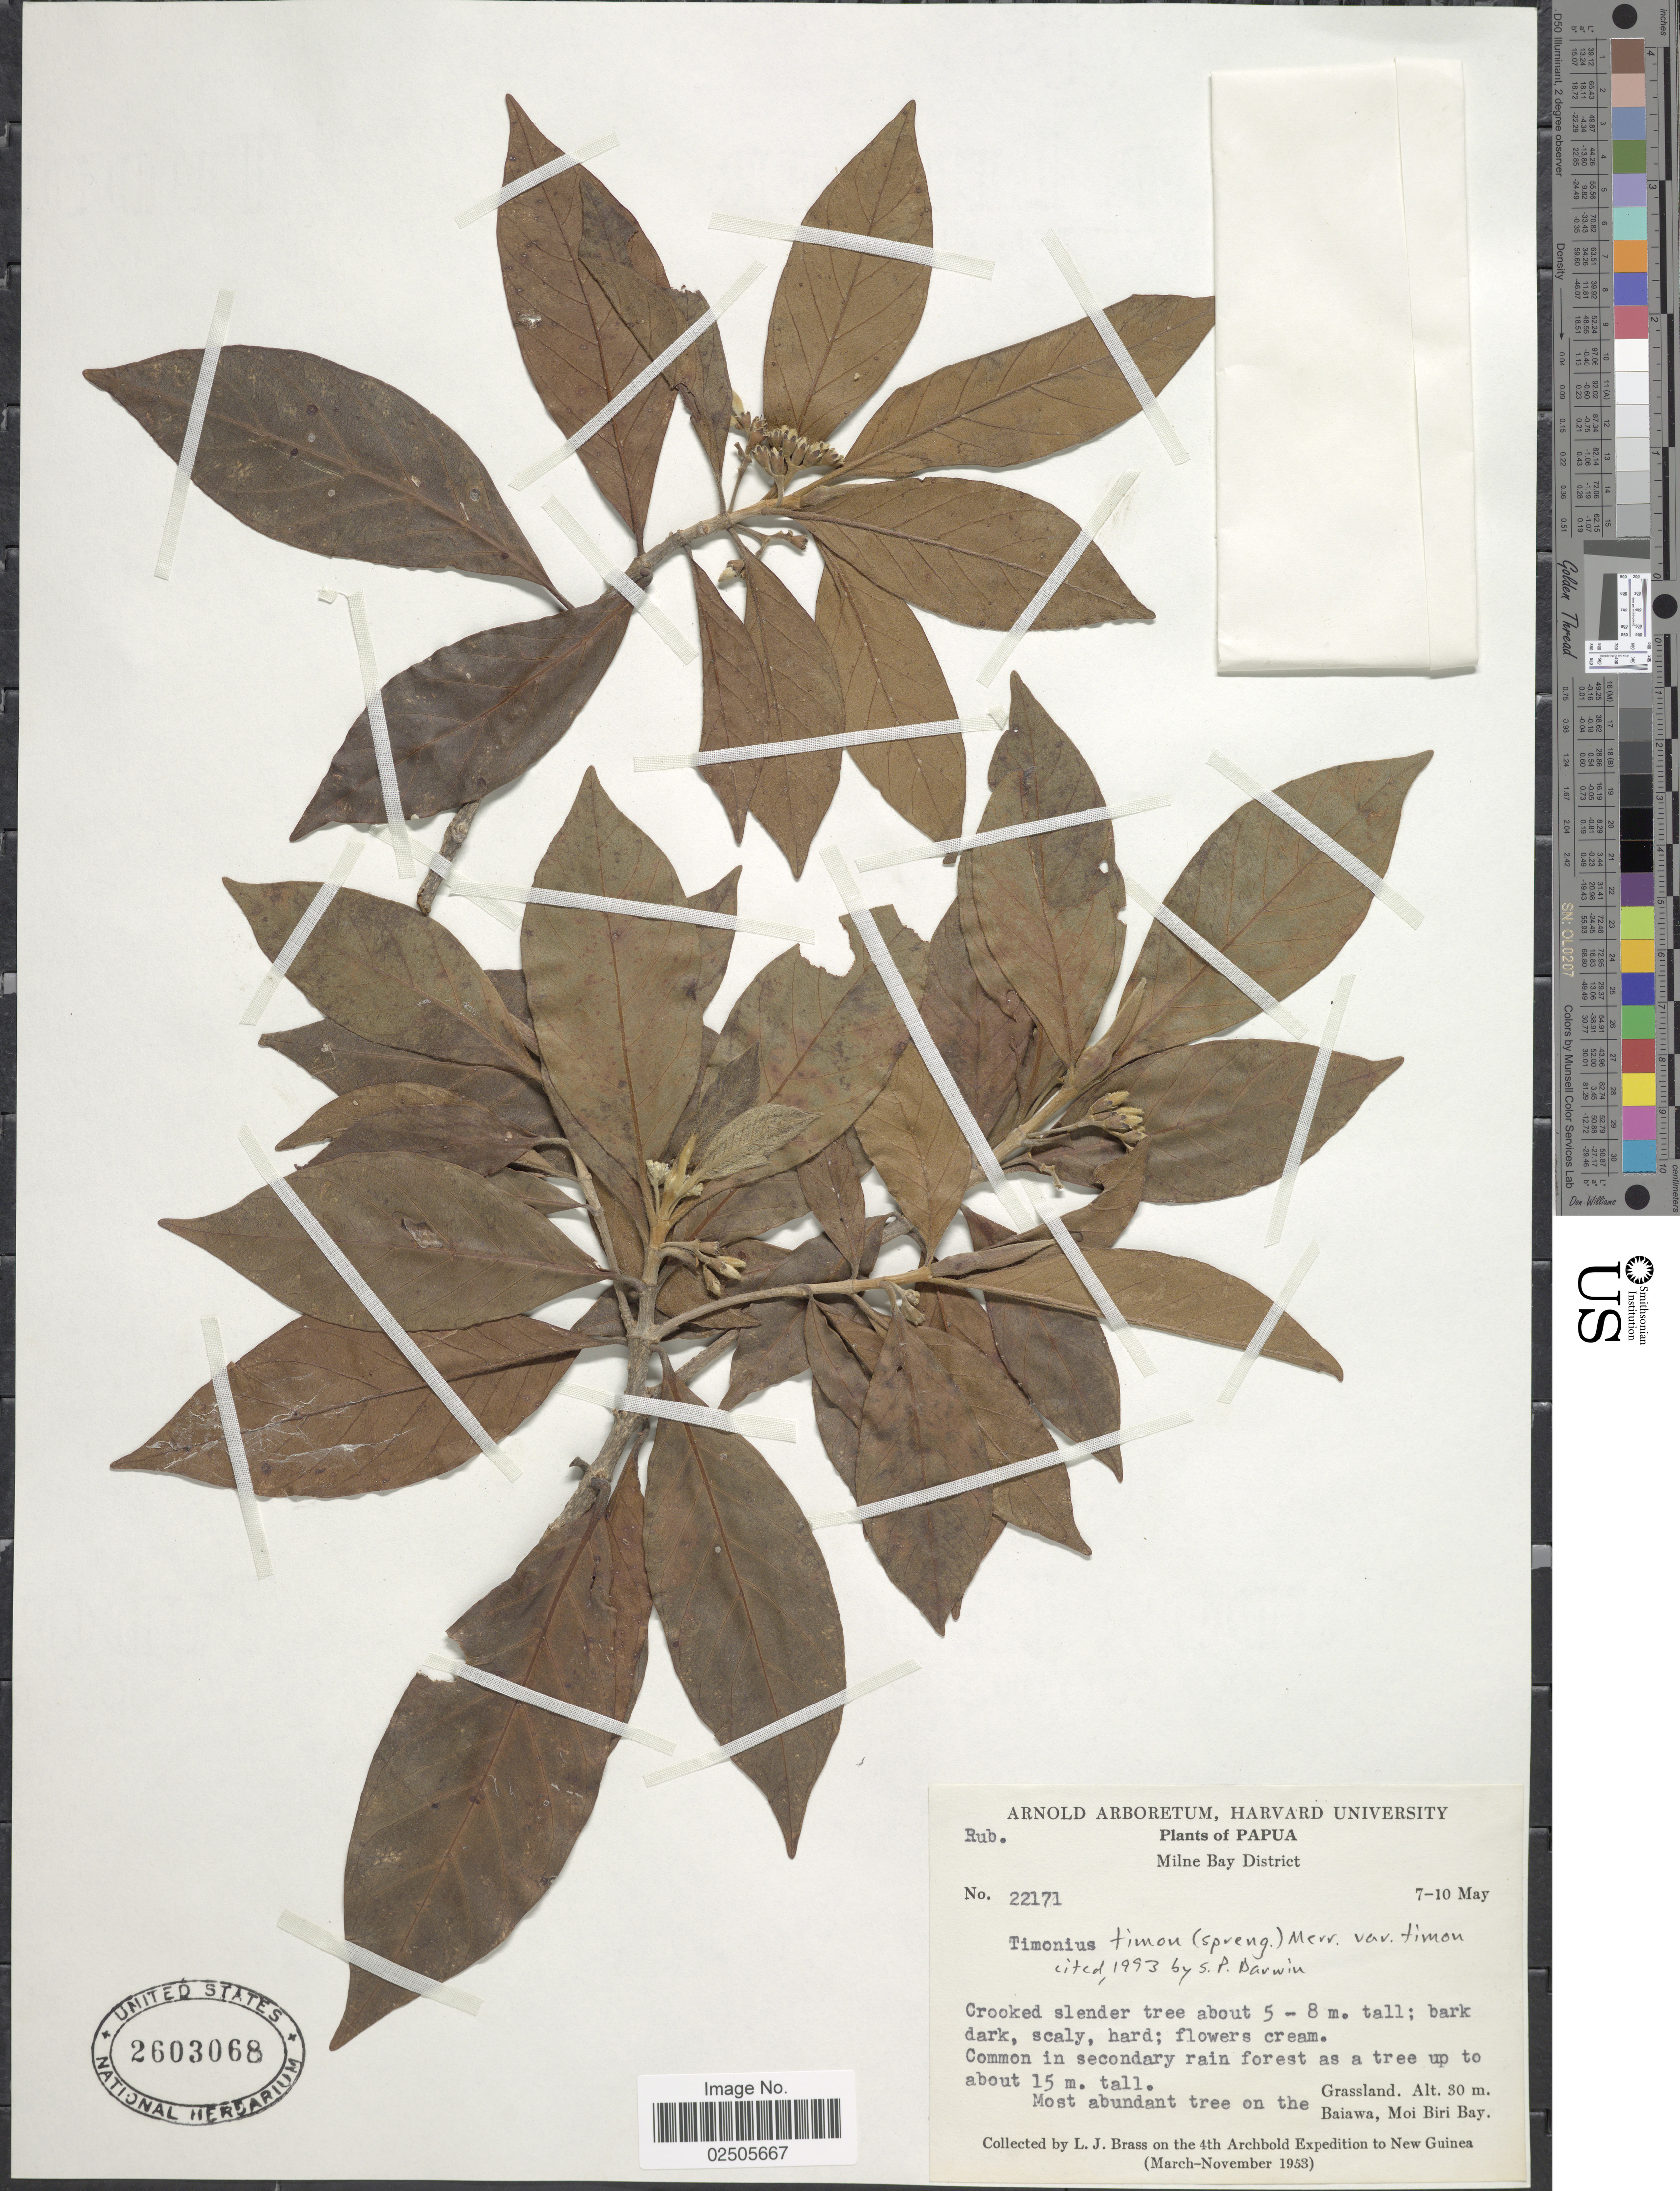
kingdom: Plantae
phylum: Tracheophyta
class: Magnoliopsida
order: Gentianales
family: Rubiaceae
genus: Timonius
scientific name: Timonius timon var. timon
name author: (Spreng.) Merr.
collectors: L. J. Brass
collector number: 22171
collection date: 1953-05-07/1953-05-10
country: Papua New Guinea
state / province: Milne Bay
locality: Papua, Baiawa, Moi Biri Bay, New Guinea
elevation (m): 30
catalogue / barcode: US 2603068